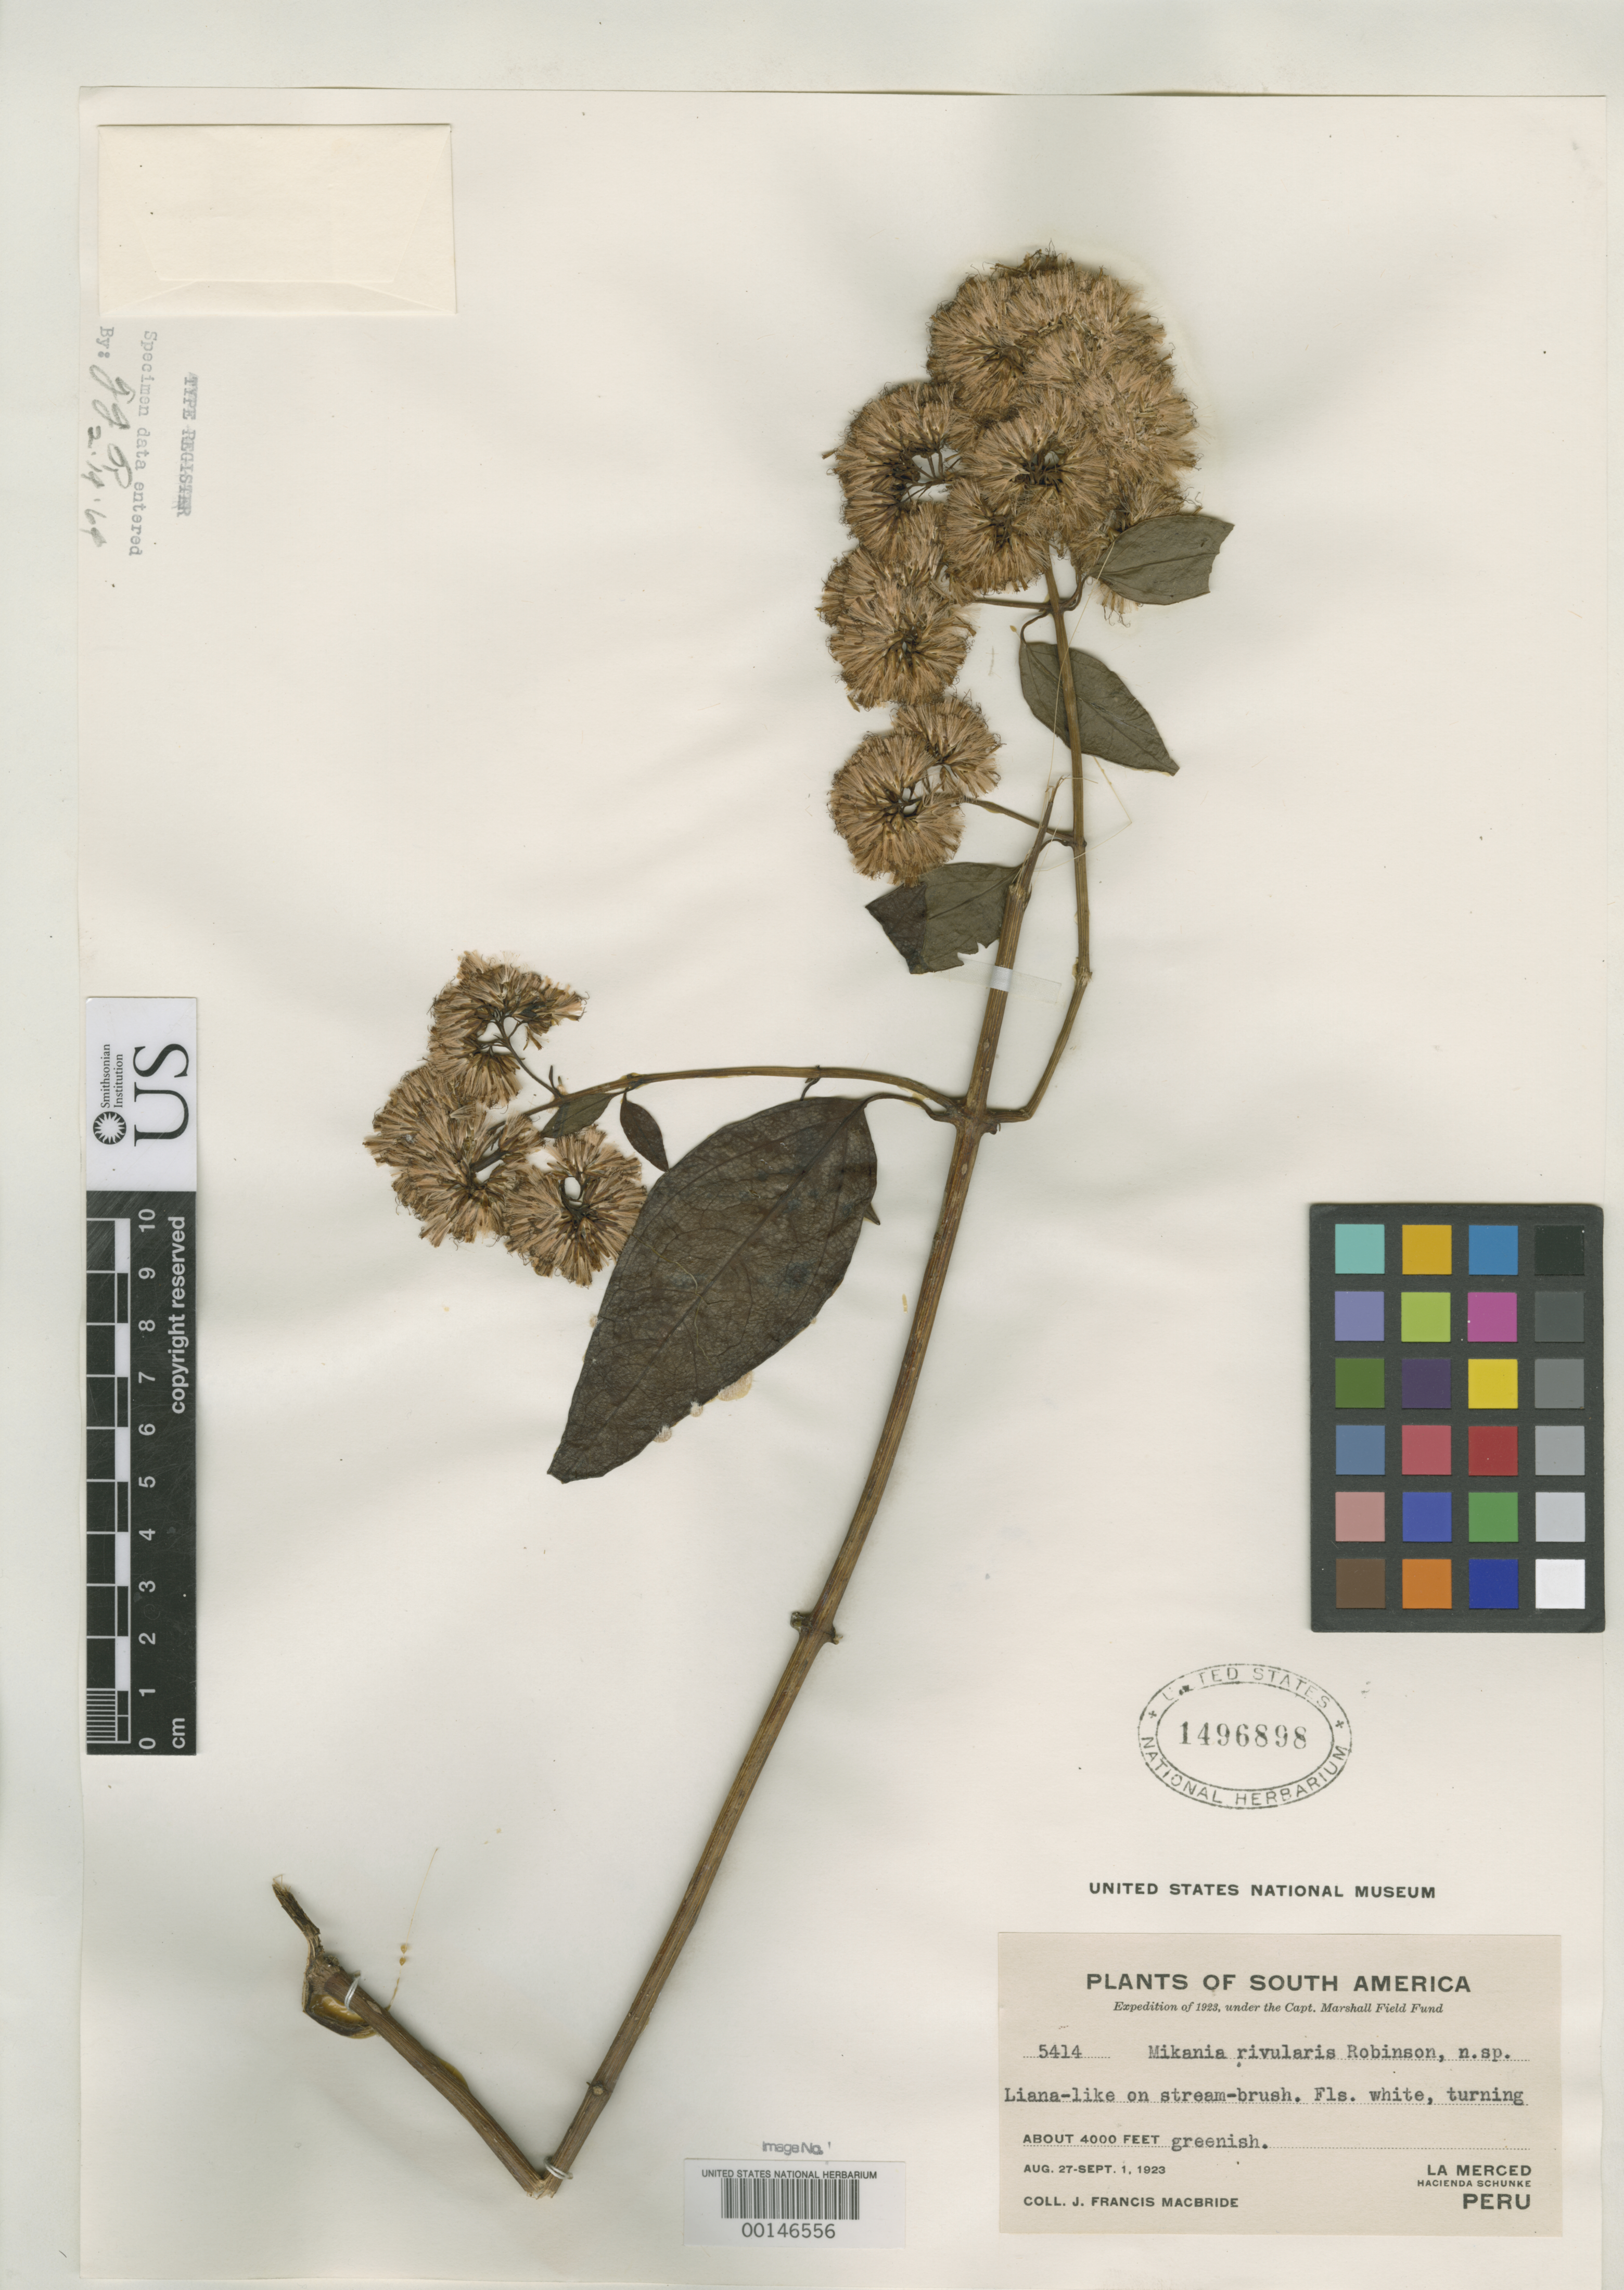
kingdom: Plantae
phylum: Tracheophyta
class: Magnoliopsida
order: Asterales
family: Asteraceae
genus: Mikania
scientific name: Mikania rivularis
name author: B.L. Rob.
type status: Isotype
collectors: J. F. Macbride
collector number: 5414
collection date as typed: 10 Aug 1923 to 24 Aug 1923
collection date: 1923-08-10/1923-08-24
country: Peru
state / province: Junín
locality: La Merced.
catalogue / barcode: US 1496898